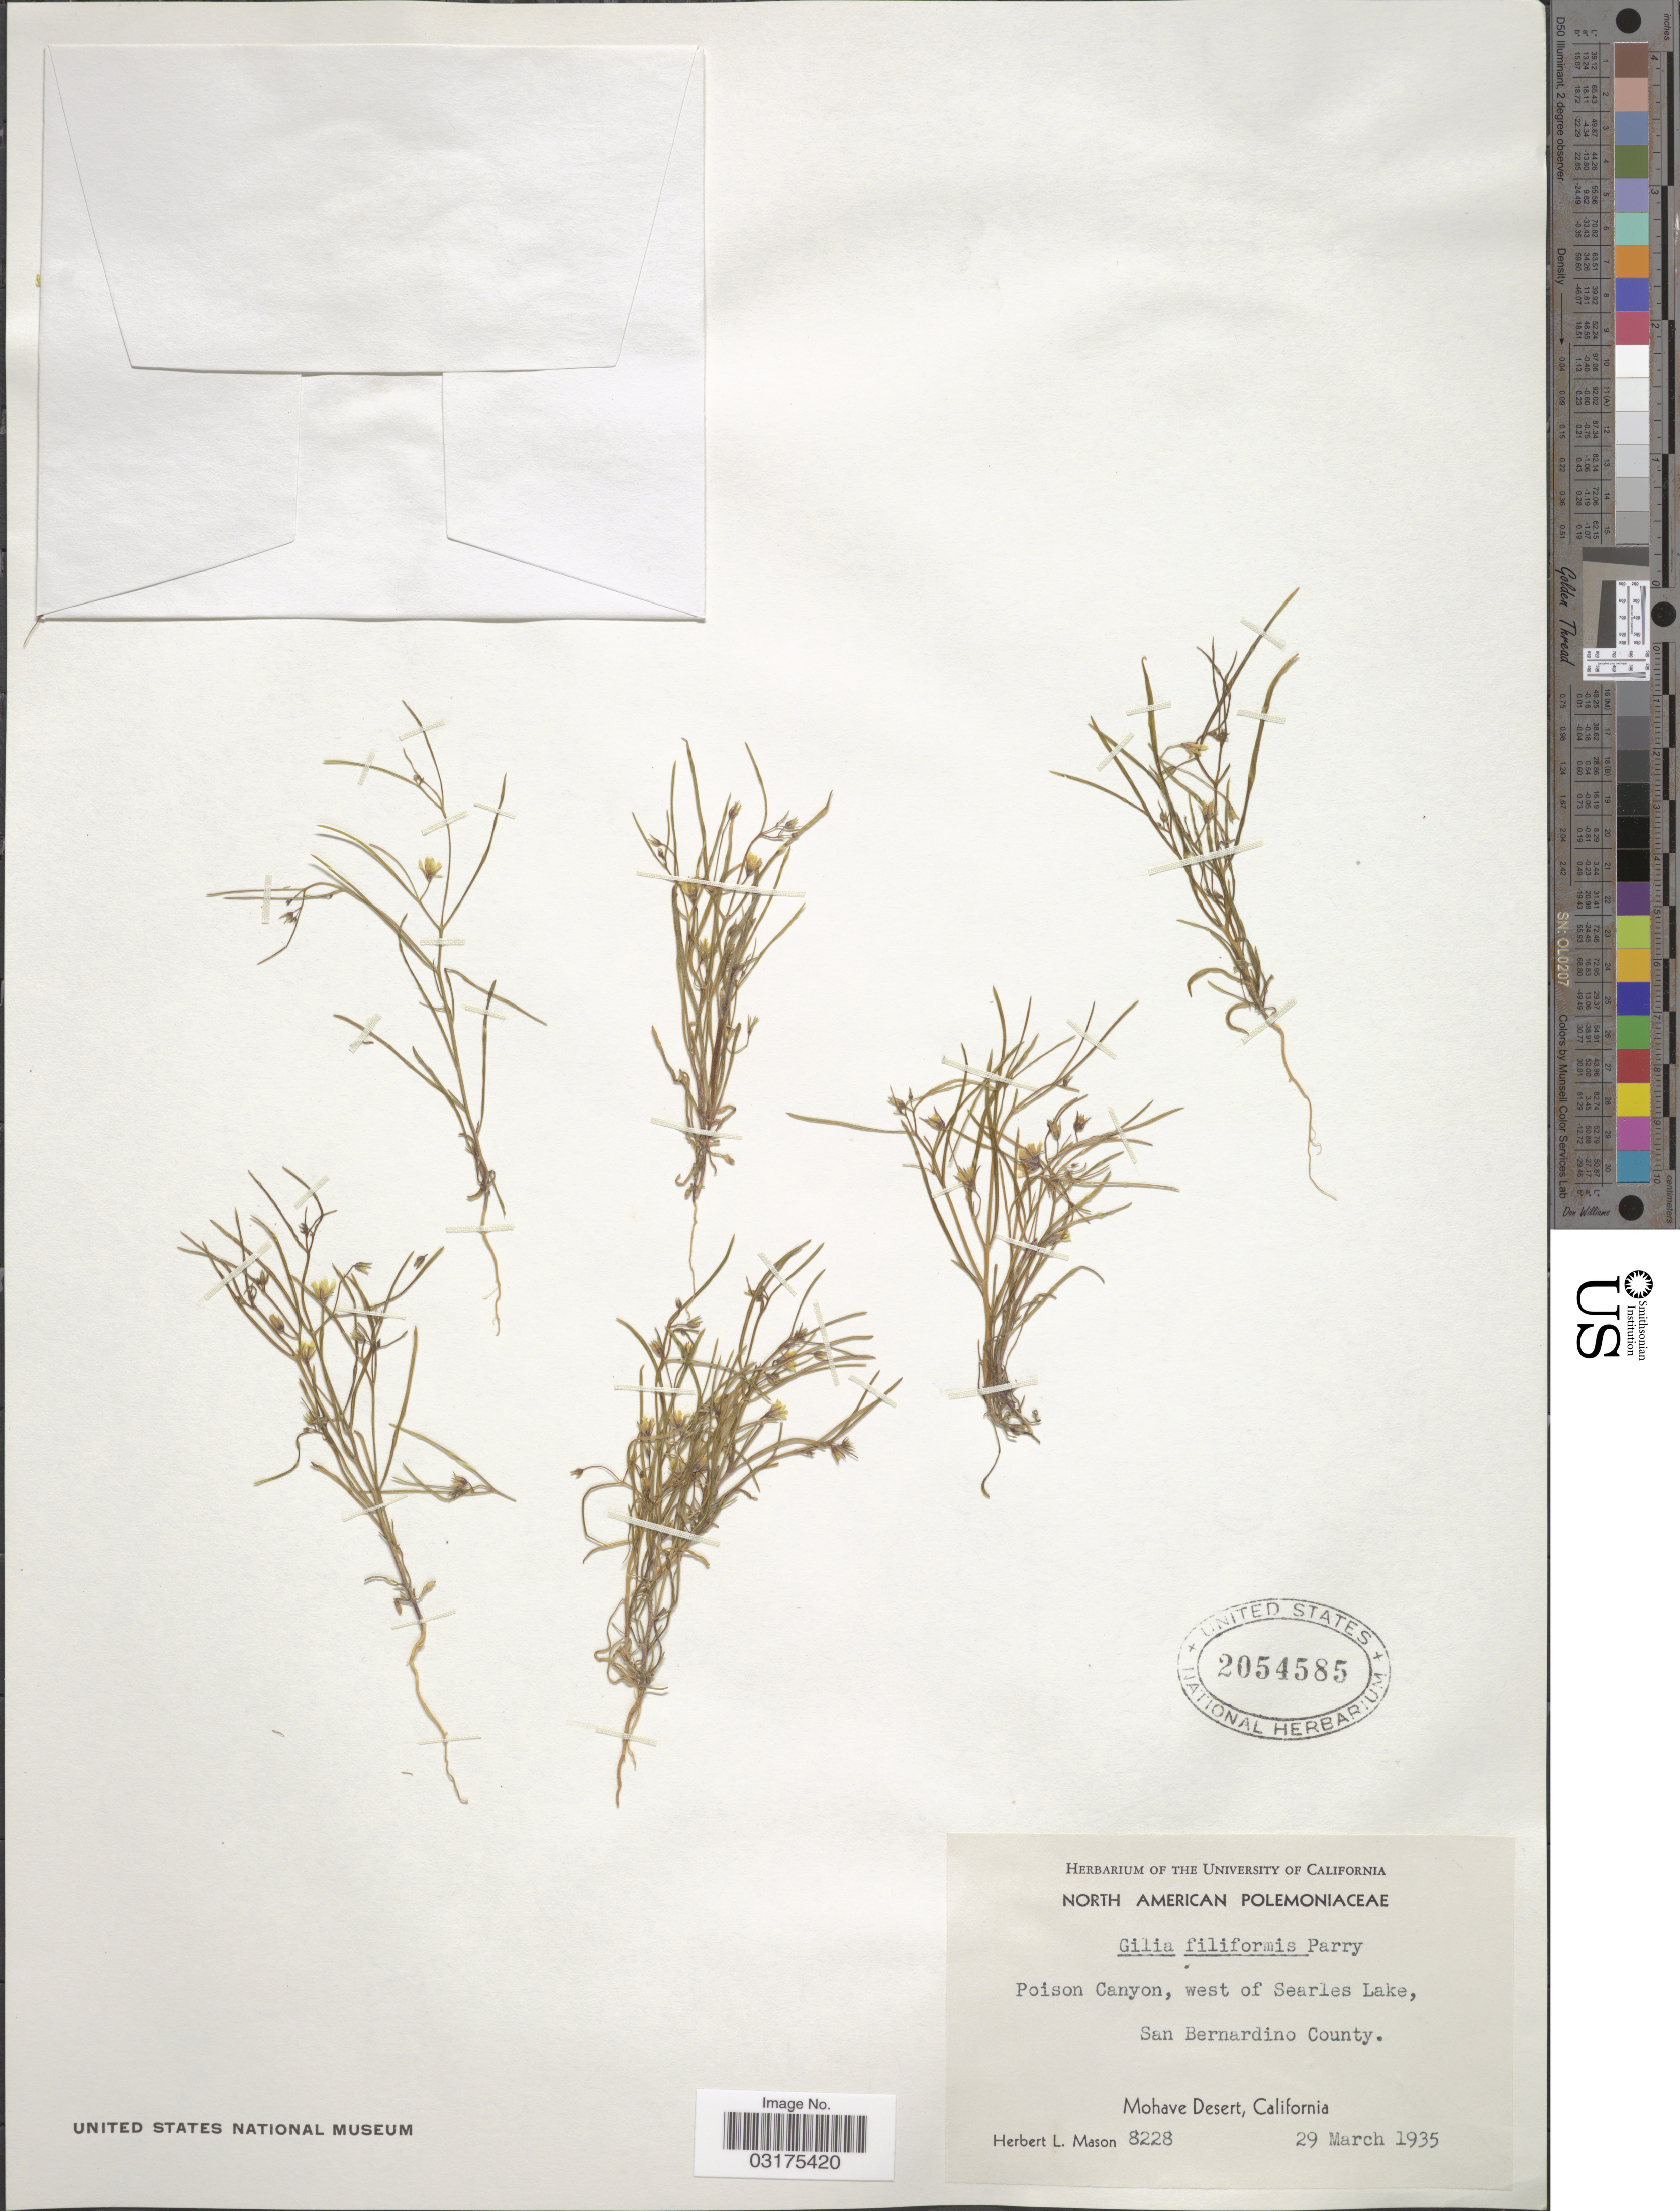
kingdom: Plantae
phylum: Tracheophyta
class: Magnoliopsida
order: Ericales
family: Polemoniaceae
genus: Linanthus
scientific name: Linanthus filiformis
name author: (Parry ex A. Gray) J.M. Porter & L.A. Johnson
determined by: Strong, Mark T., (BOT), Smithsonian Institution - National Museum of Natural History (UNITED STATES)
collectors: H. L. Mason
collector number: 8228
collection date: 1935-03-29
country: United States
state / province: California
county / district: San Bernardino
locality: Poison Canyon, west of Searles Lake, San Bernardino County, Mohave Desert, California.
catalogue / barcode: US 2054585